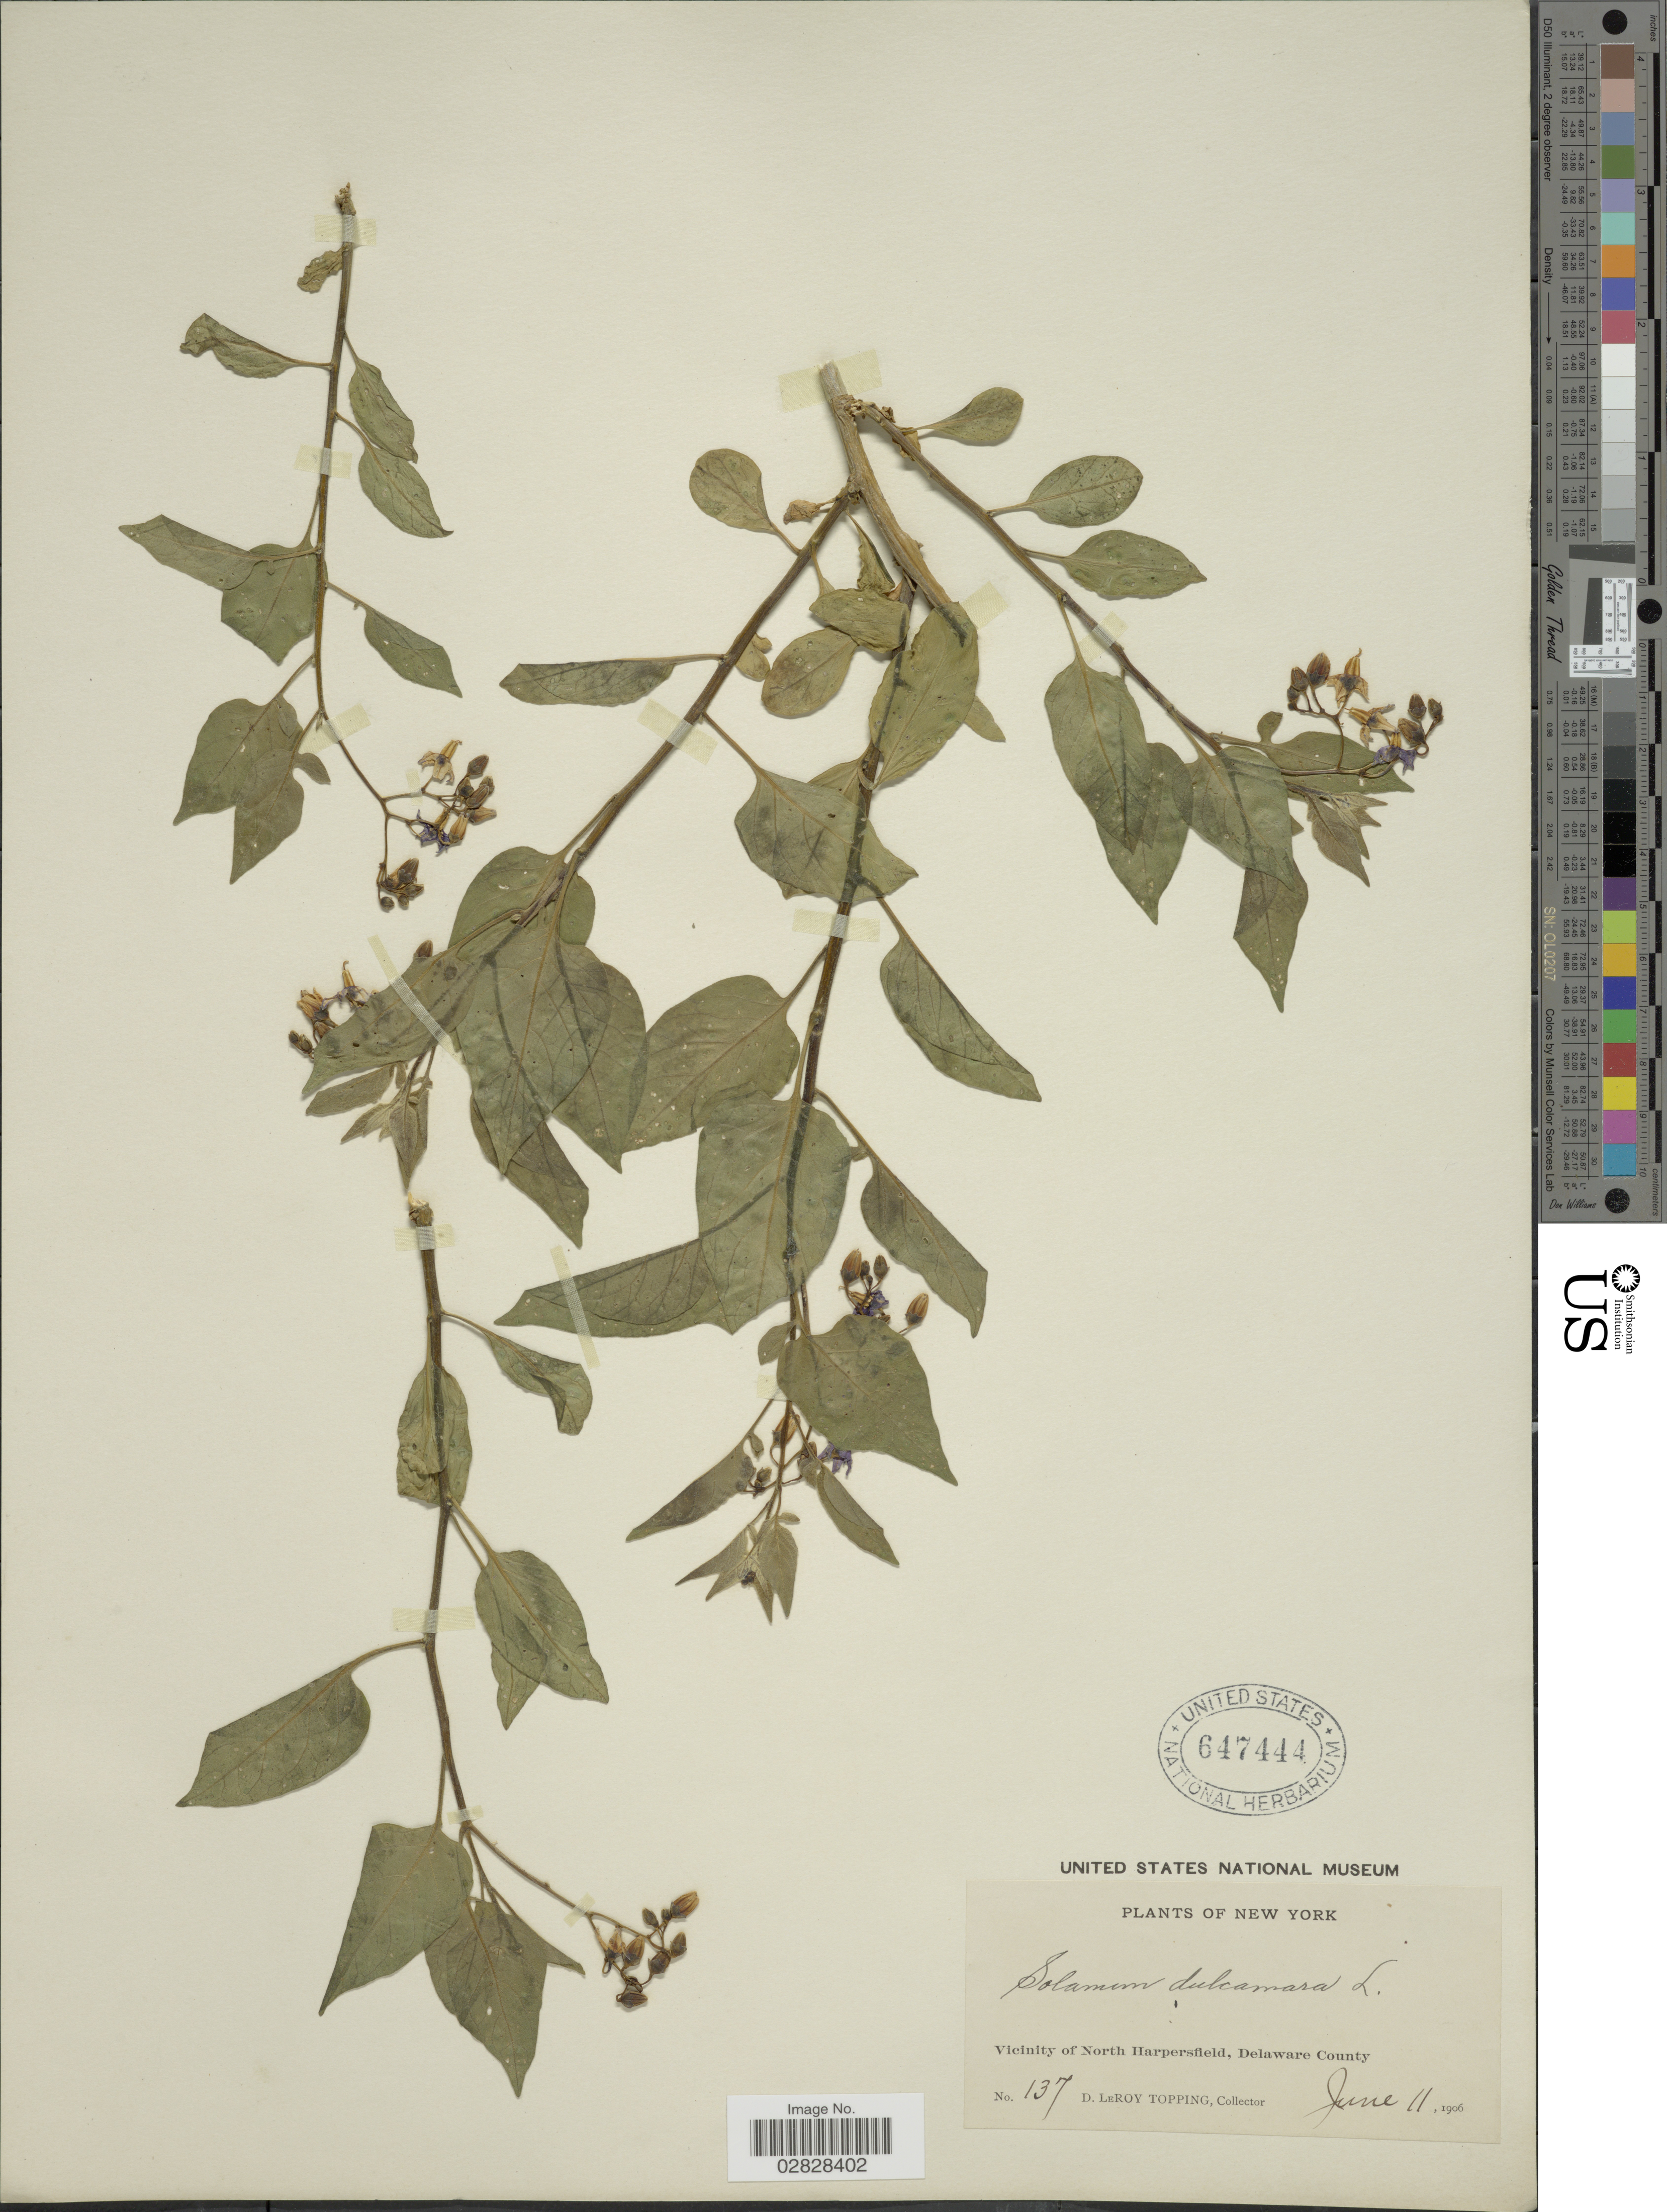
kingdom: Plantae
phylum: Tracheophyta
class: Magnoliopsida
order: Solanales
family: Solanaceae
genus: Solanum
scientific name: Solanum dulcamara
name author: L.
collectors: D. L. Topping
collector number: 137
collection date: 1906-06-11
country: United States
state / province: New York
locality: Vicinity of North Harpersfield, Delaware County.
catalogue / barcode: US 647444